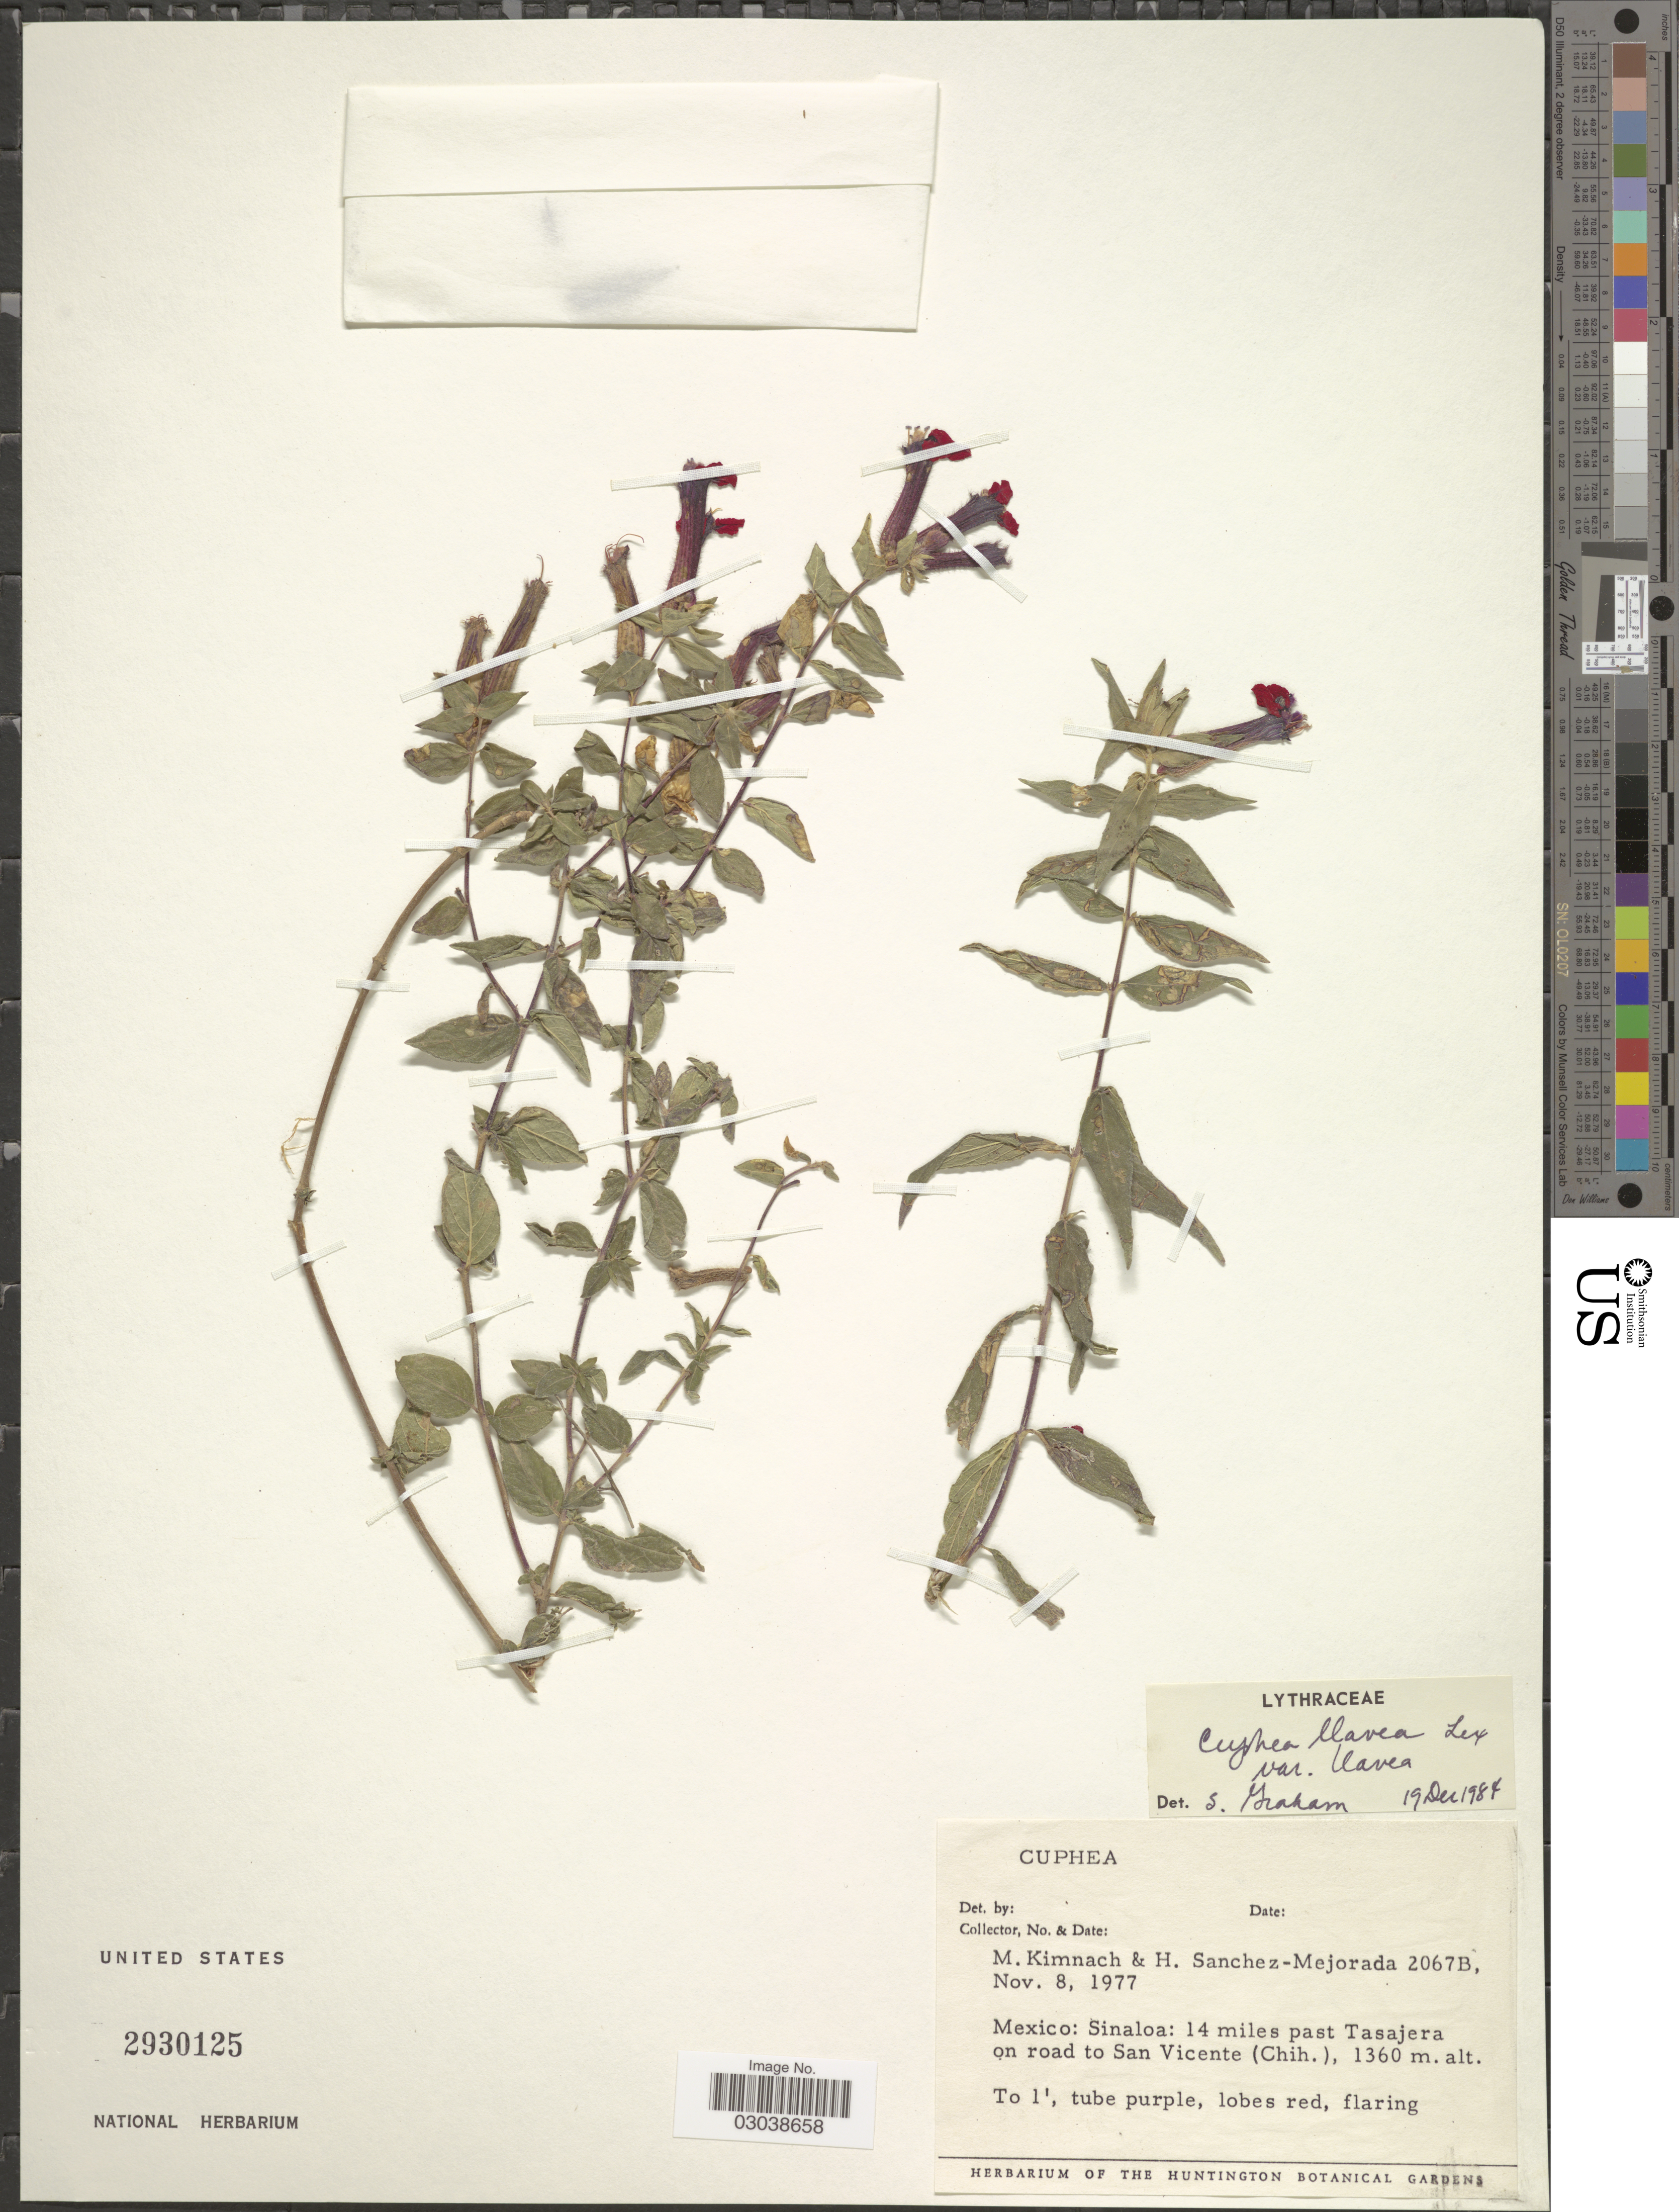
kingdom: Plantae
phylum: Tracheophyta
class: Magnoliopsida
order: Myrtales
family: Lythraceae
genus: Cuphea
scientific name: Cuphea llavea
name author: Lex.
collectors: M. W. Kimnach & H. Sánchez-Mejorada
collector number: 2067B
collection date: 1977-11-08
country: Mexico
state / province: Sinaloa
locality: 14 miles past Tasajera on road to San Vicente (Chih.).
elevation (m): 1360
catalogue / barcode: US 2930125